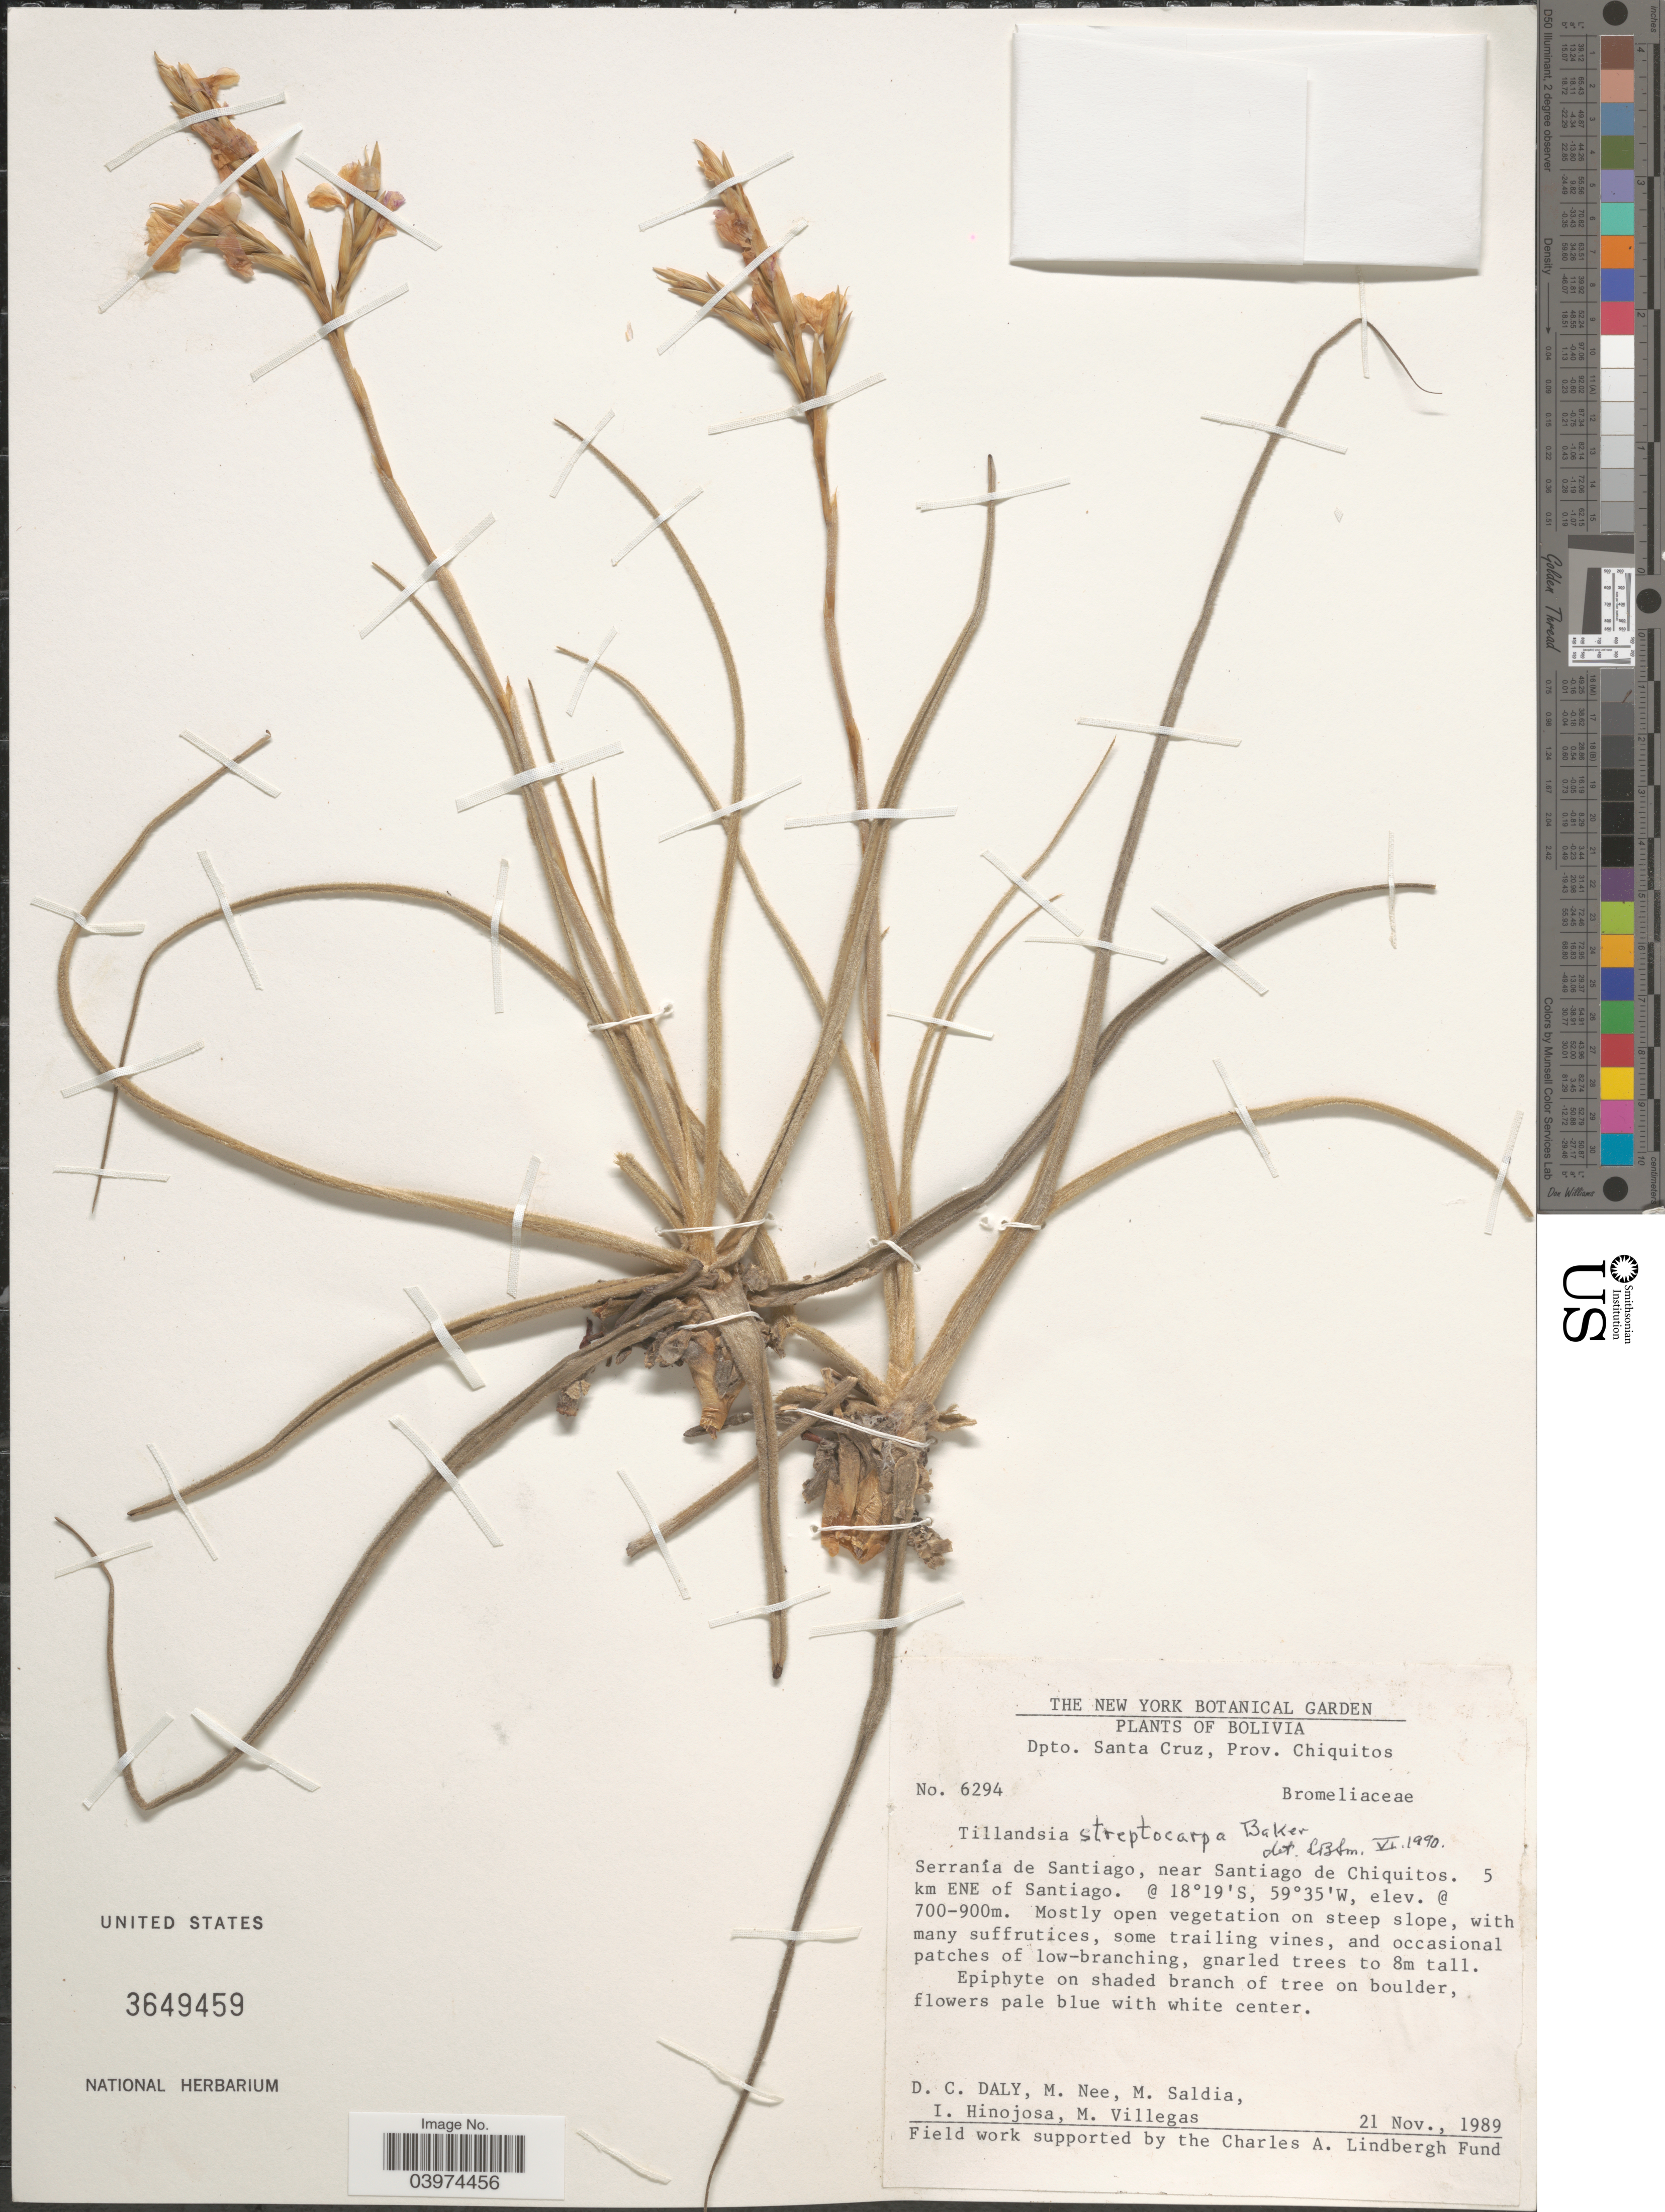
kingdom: Plantae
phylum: Tracheophyta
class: Liliopsida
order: Poales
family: Bromeliaceae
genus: Tillandsia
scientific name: Tillandsia streptocarpa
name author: Baker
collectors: D. C. Daly, M. Nee, M. Saldia, I. Hinojosa & M. Villegas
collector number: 6294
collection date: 1989-11-21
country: Bolivia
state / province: Santa Cruz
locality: Dpto. Santa Cruz, Prov. Chiquitos. Serranía de Santiago, near Santiago de Chiquitos. 5 km ENE of Santiago. Mostly open vegetation on steep slope.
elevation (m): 700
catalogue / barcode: US 3649459